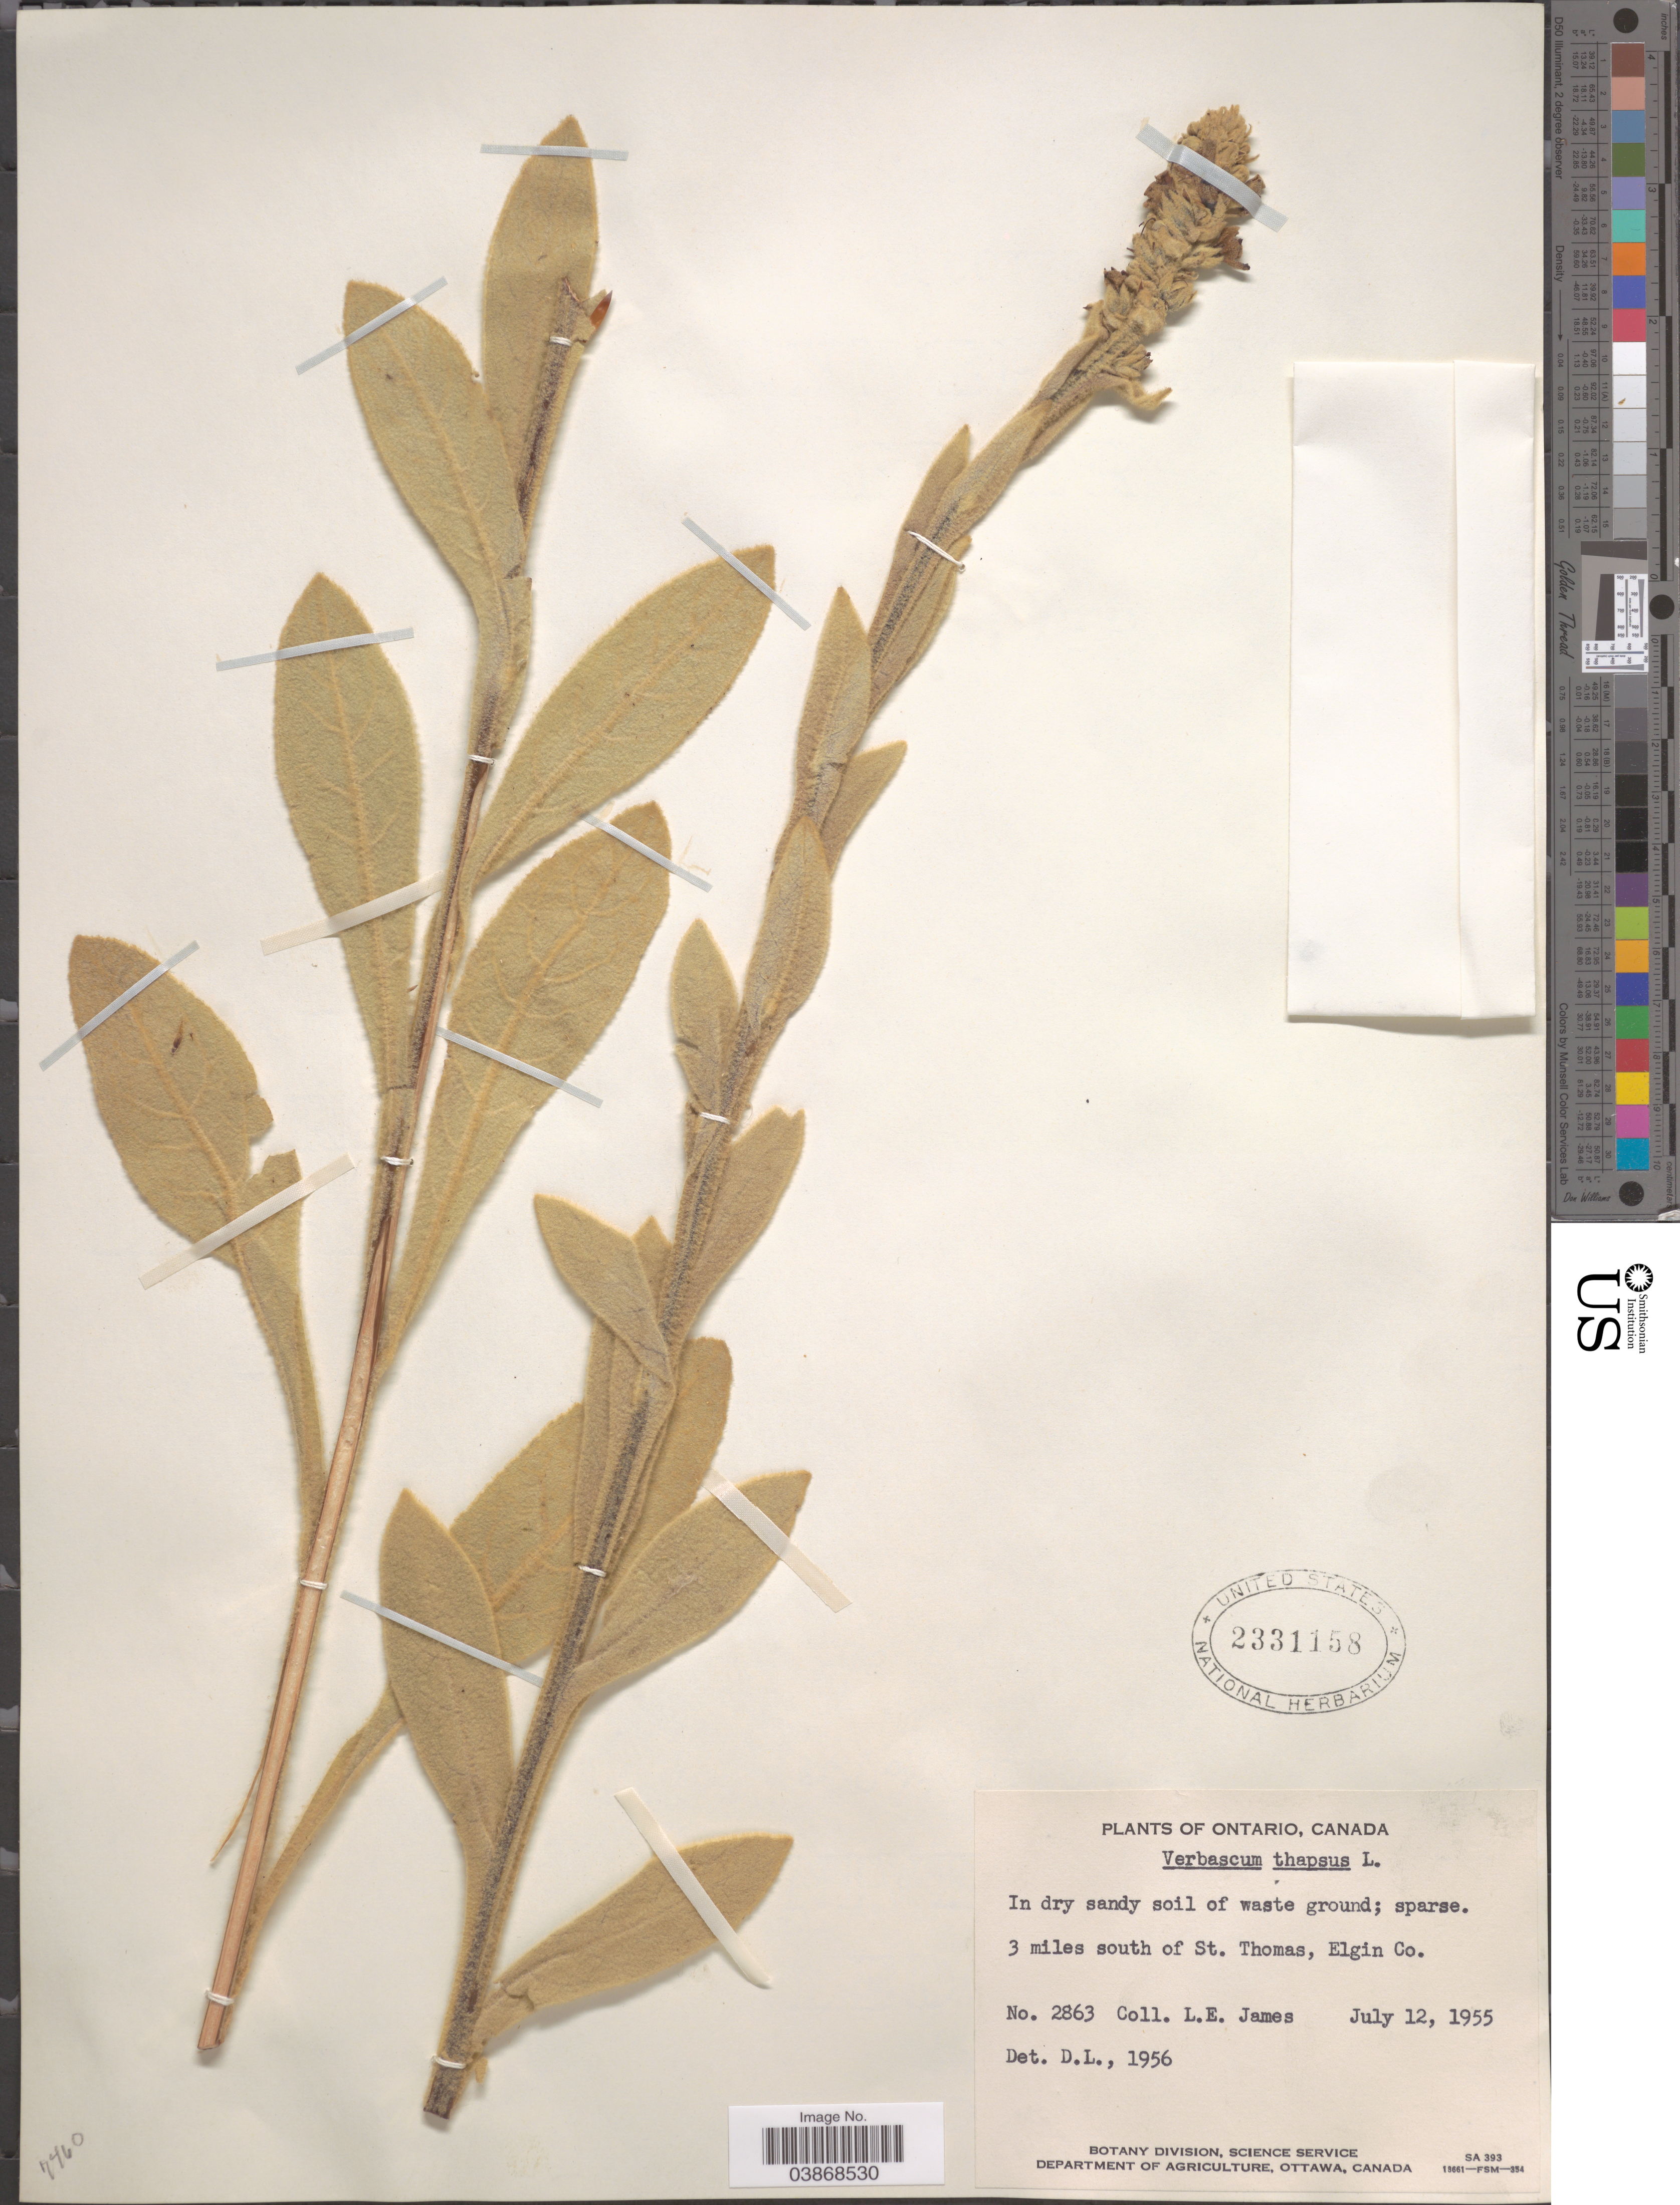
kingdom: Plantae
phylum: Tracheophyta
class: Magnoliopsida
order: Lamiales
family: Scrophulariaceae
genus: Verbascum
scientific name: Verbascum thapsus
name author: L.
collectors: L. E. James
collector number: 2863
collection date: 1955-07-12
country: Canada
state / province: Ontario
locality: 3 miles south of St. Thomas, Elgin Co.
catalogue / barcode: US 2331158